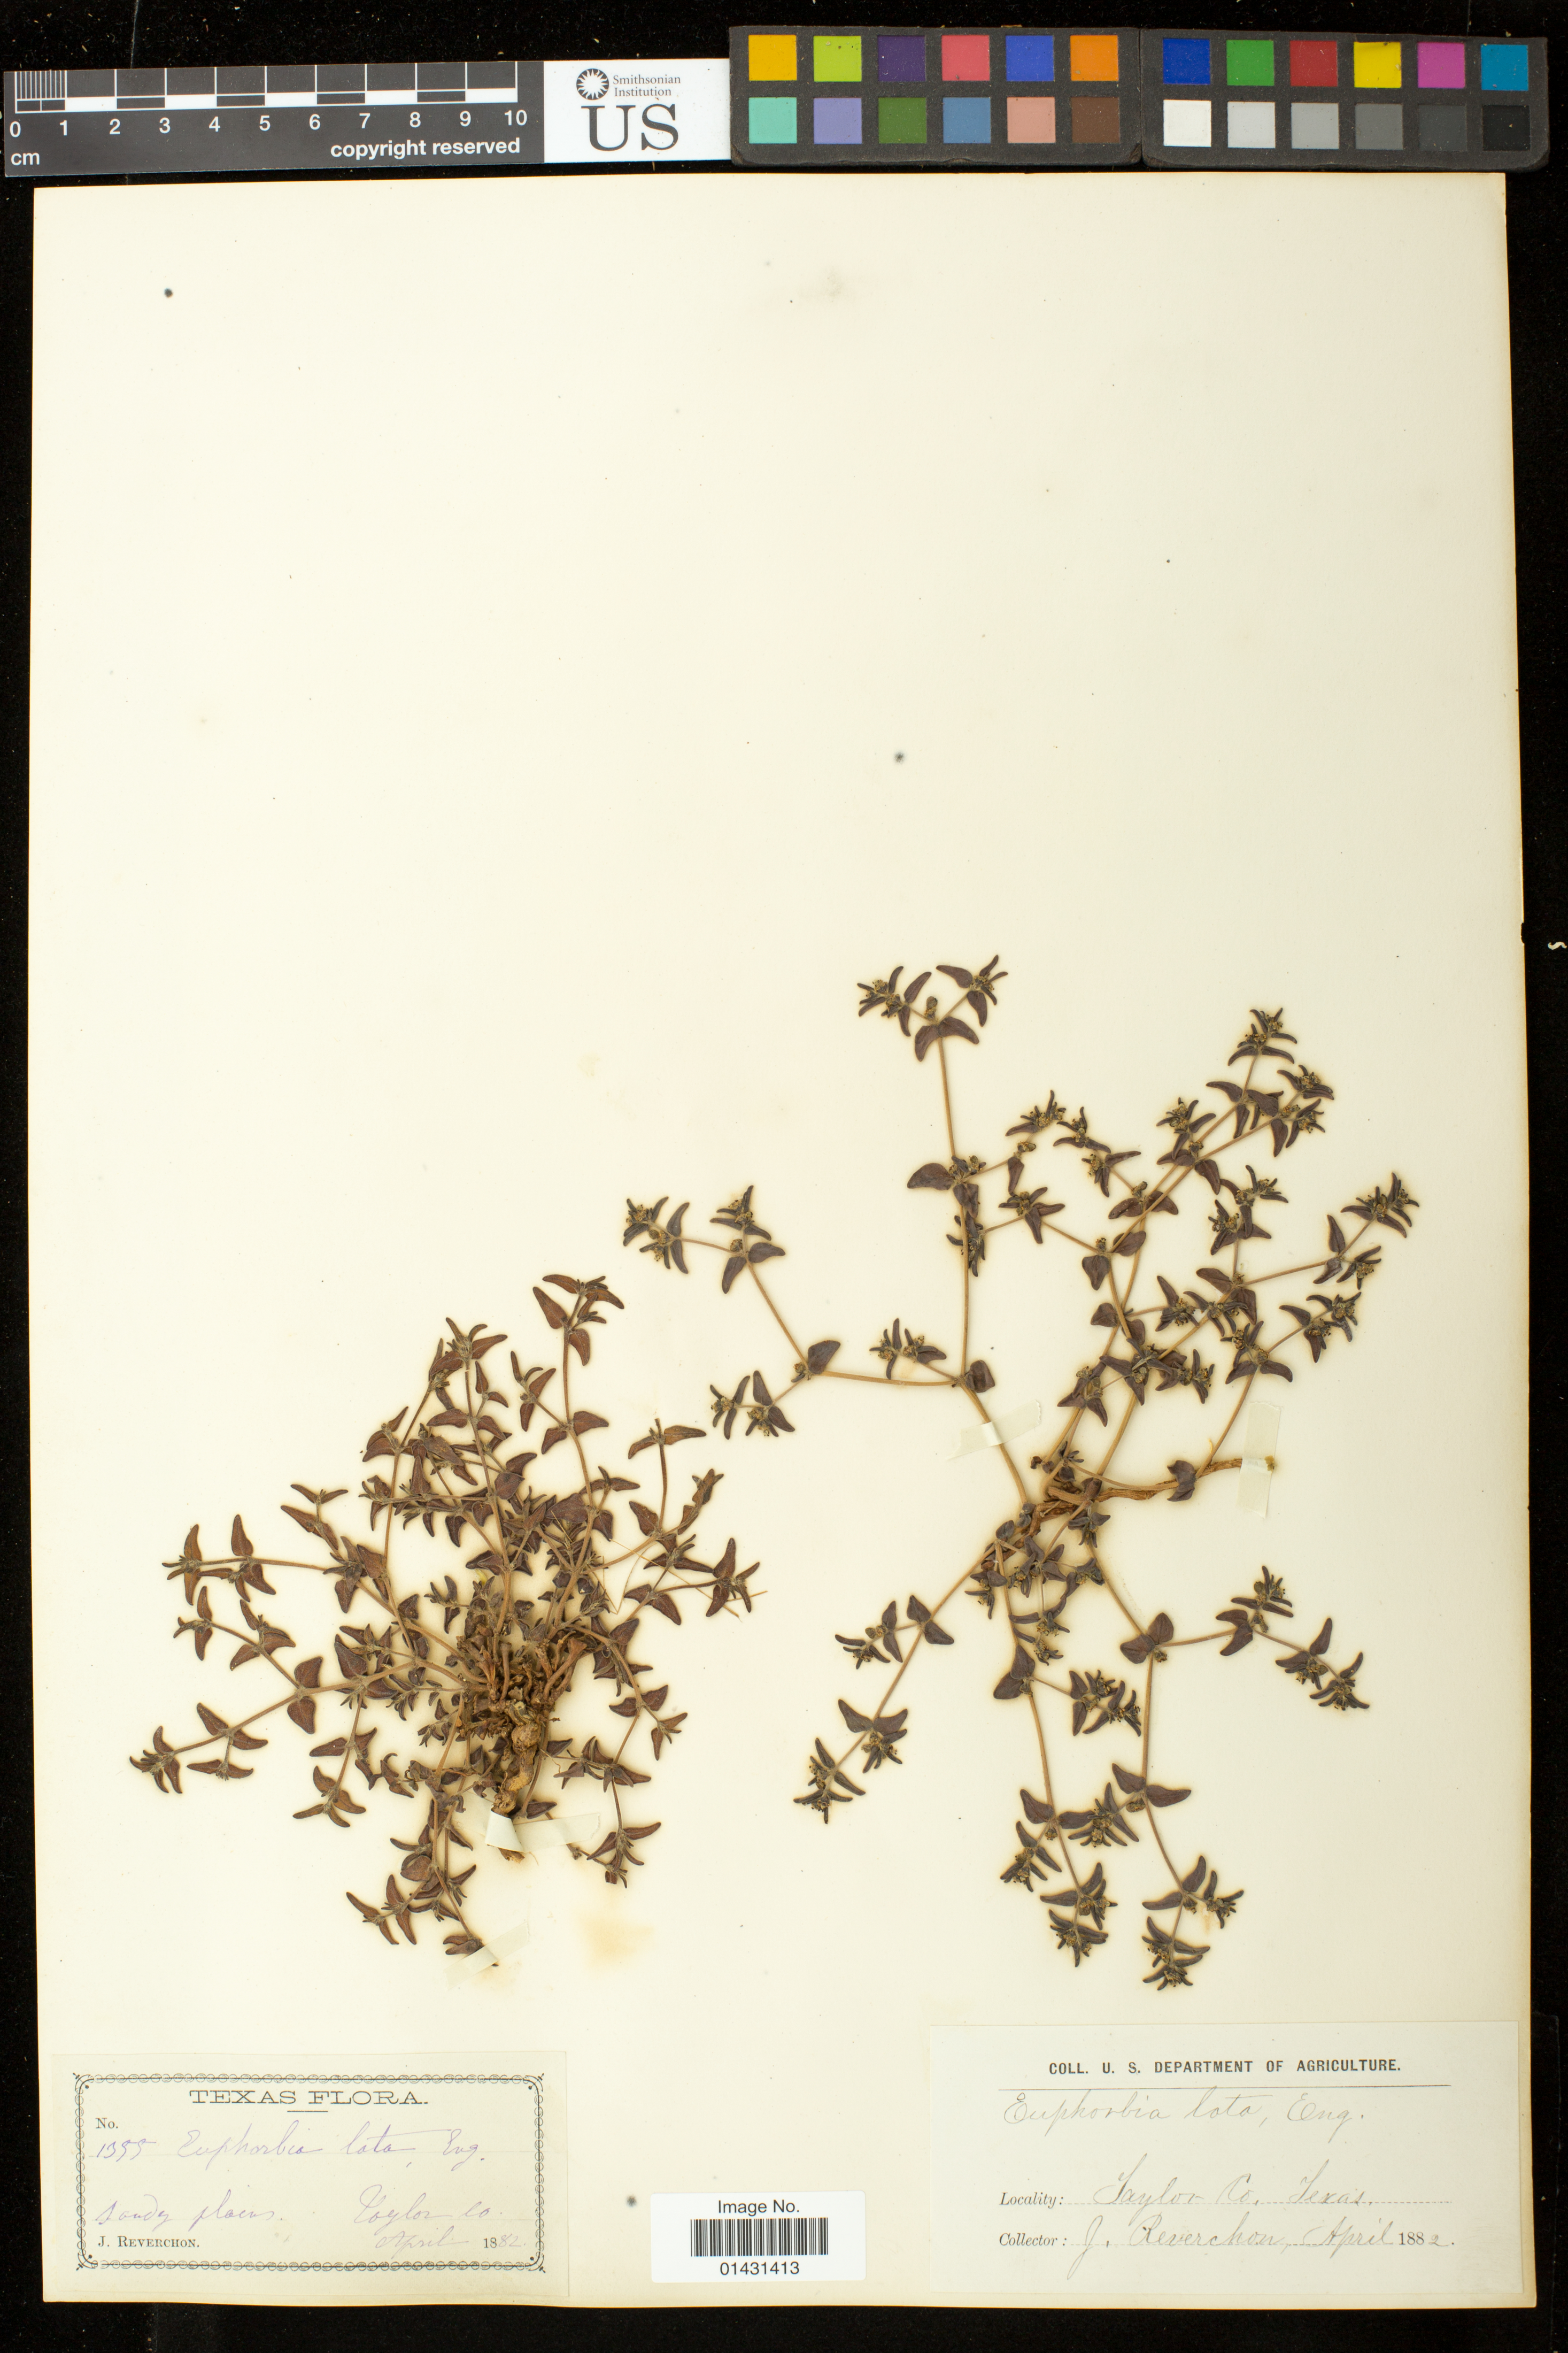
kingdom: Plantae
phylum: Tracheophyta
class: Magnoliopsida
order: Malpighiales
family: Euphorbiaceae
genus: Euphorbia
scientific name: Euphorbia laxa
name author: Drake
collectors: J. Reverchon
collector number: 1355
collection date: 1882-04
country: United States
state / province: Texas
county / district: Taylor